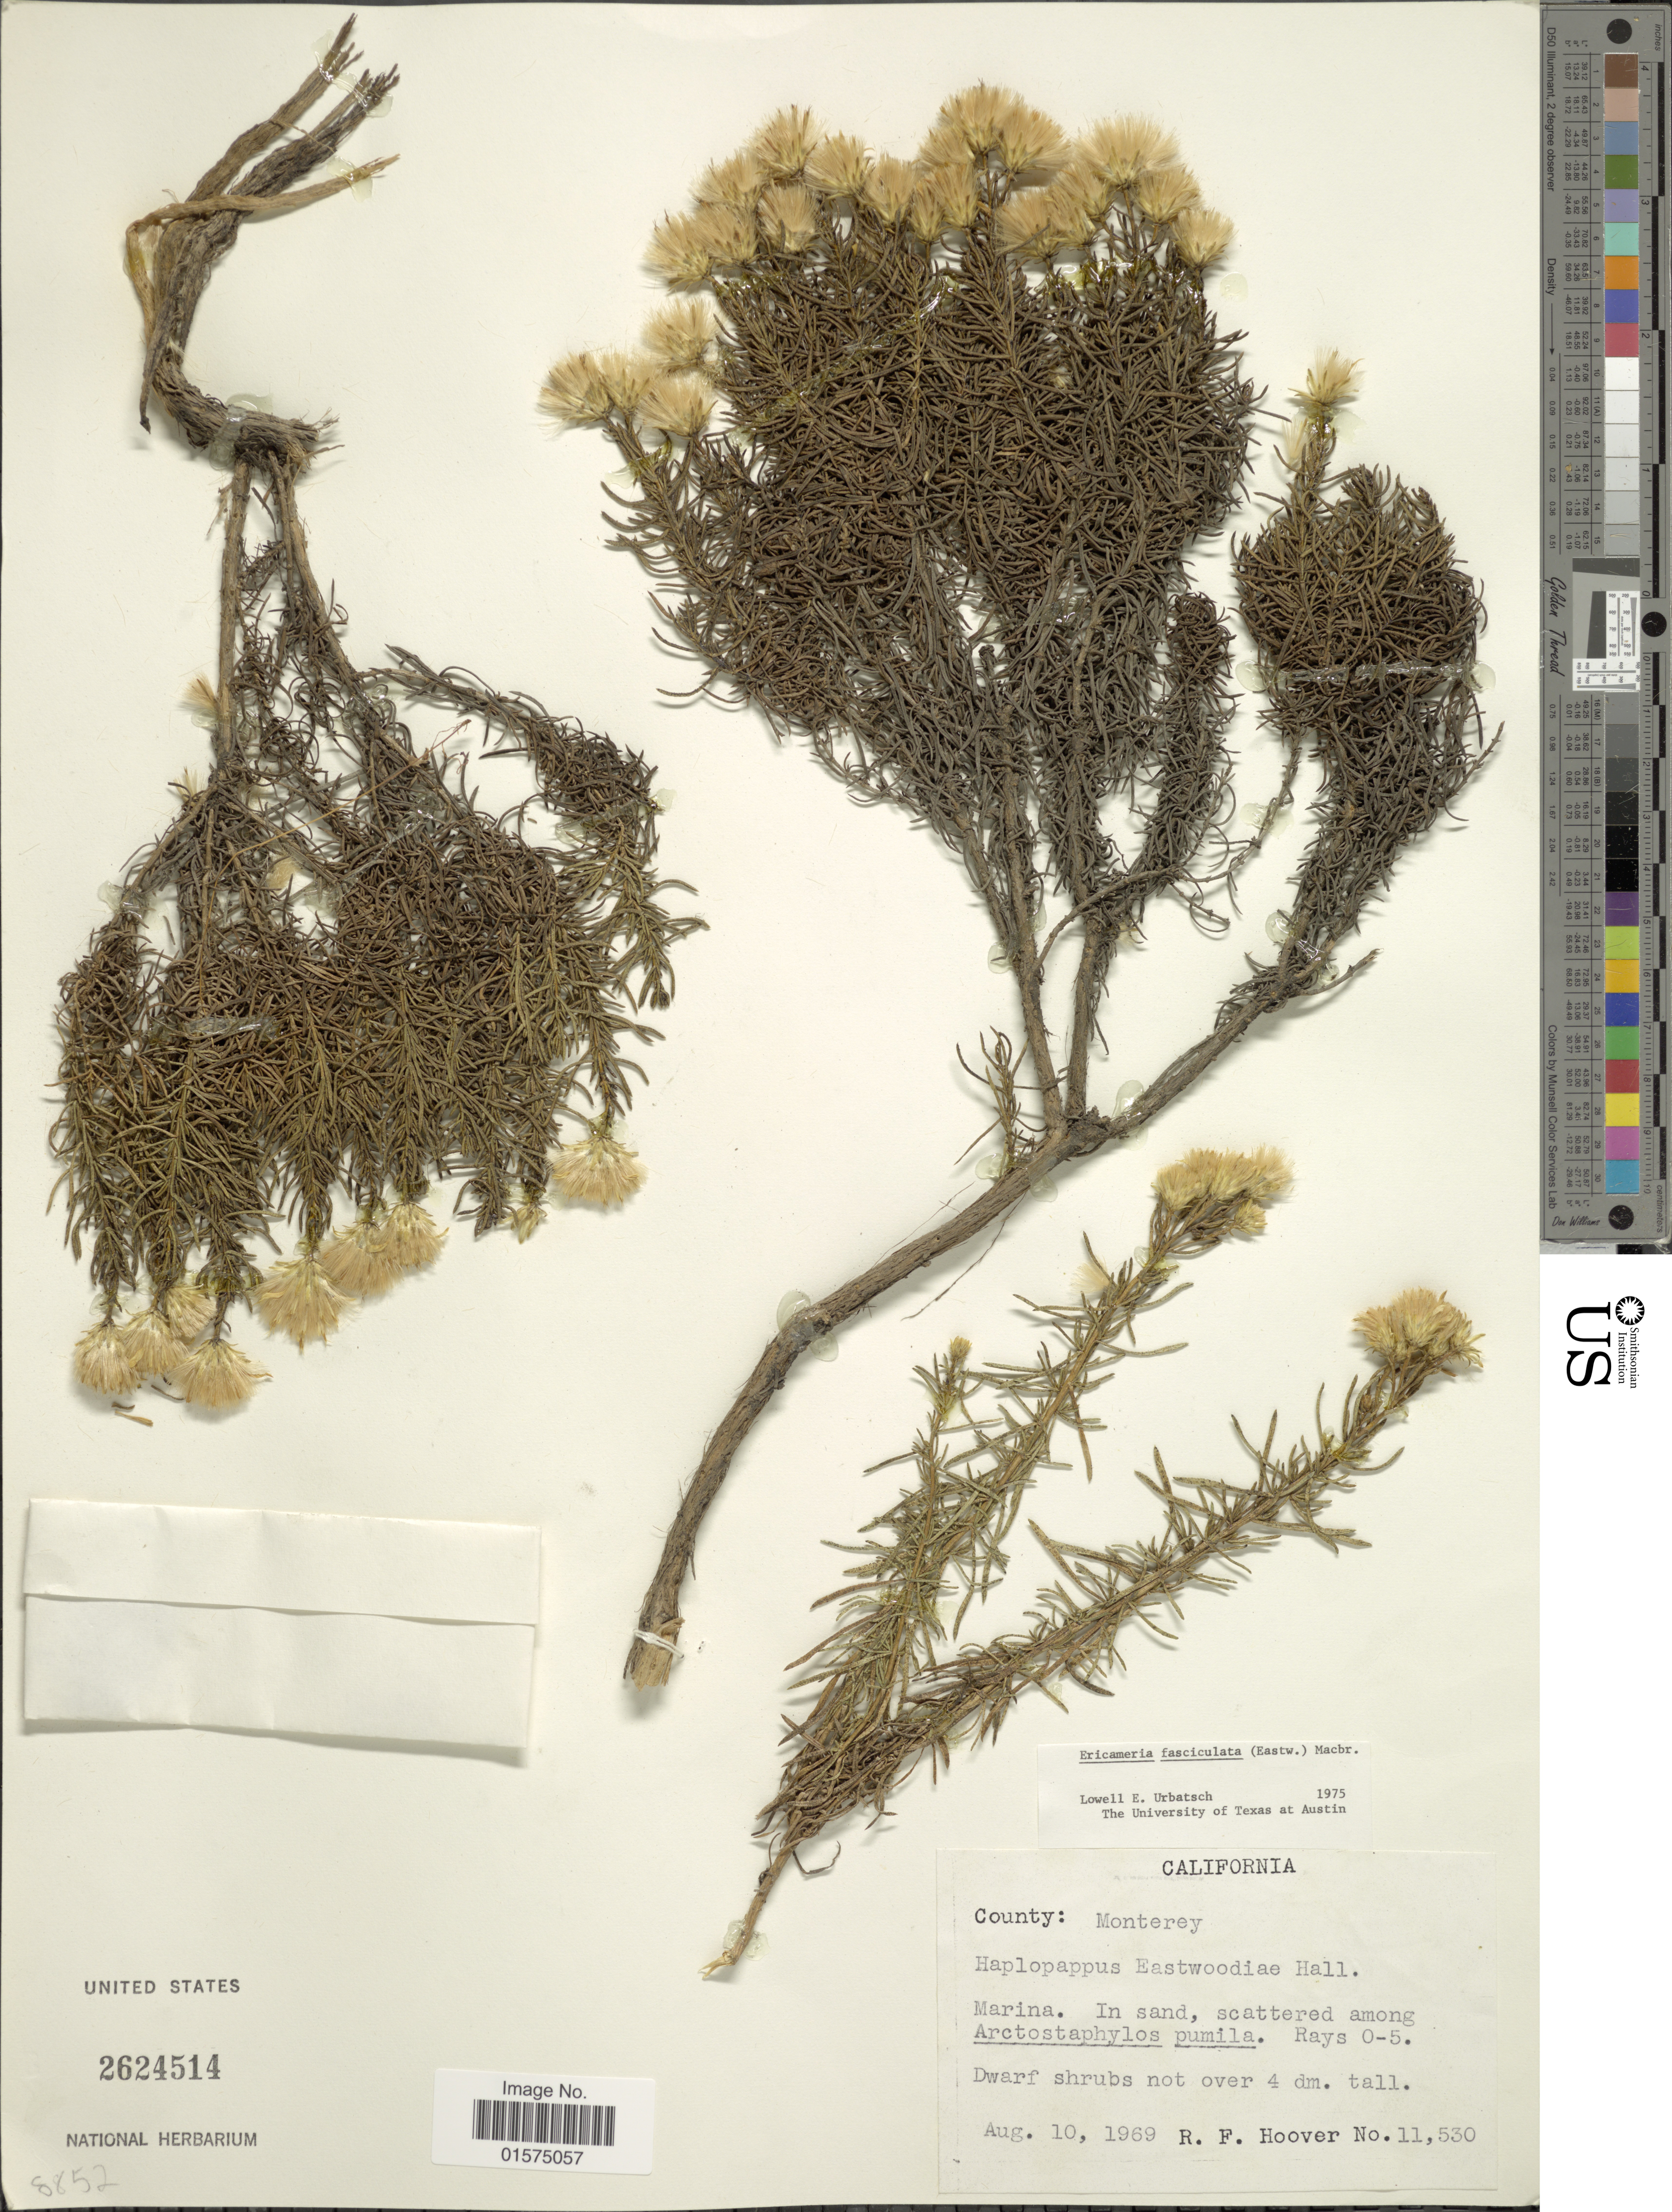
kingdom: Plantae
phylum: Tracheophyta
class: Magnoliopsida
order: Asterales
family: Asteraceae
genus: Ericameria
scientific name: Ericameria fasciculata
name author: J.F. Macbr.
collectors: R. F. Hoover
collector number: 11530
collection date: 1969-08-10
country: United States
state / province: California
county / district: Monterey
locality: County: Monterey. Marina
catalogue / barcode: US 2624514